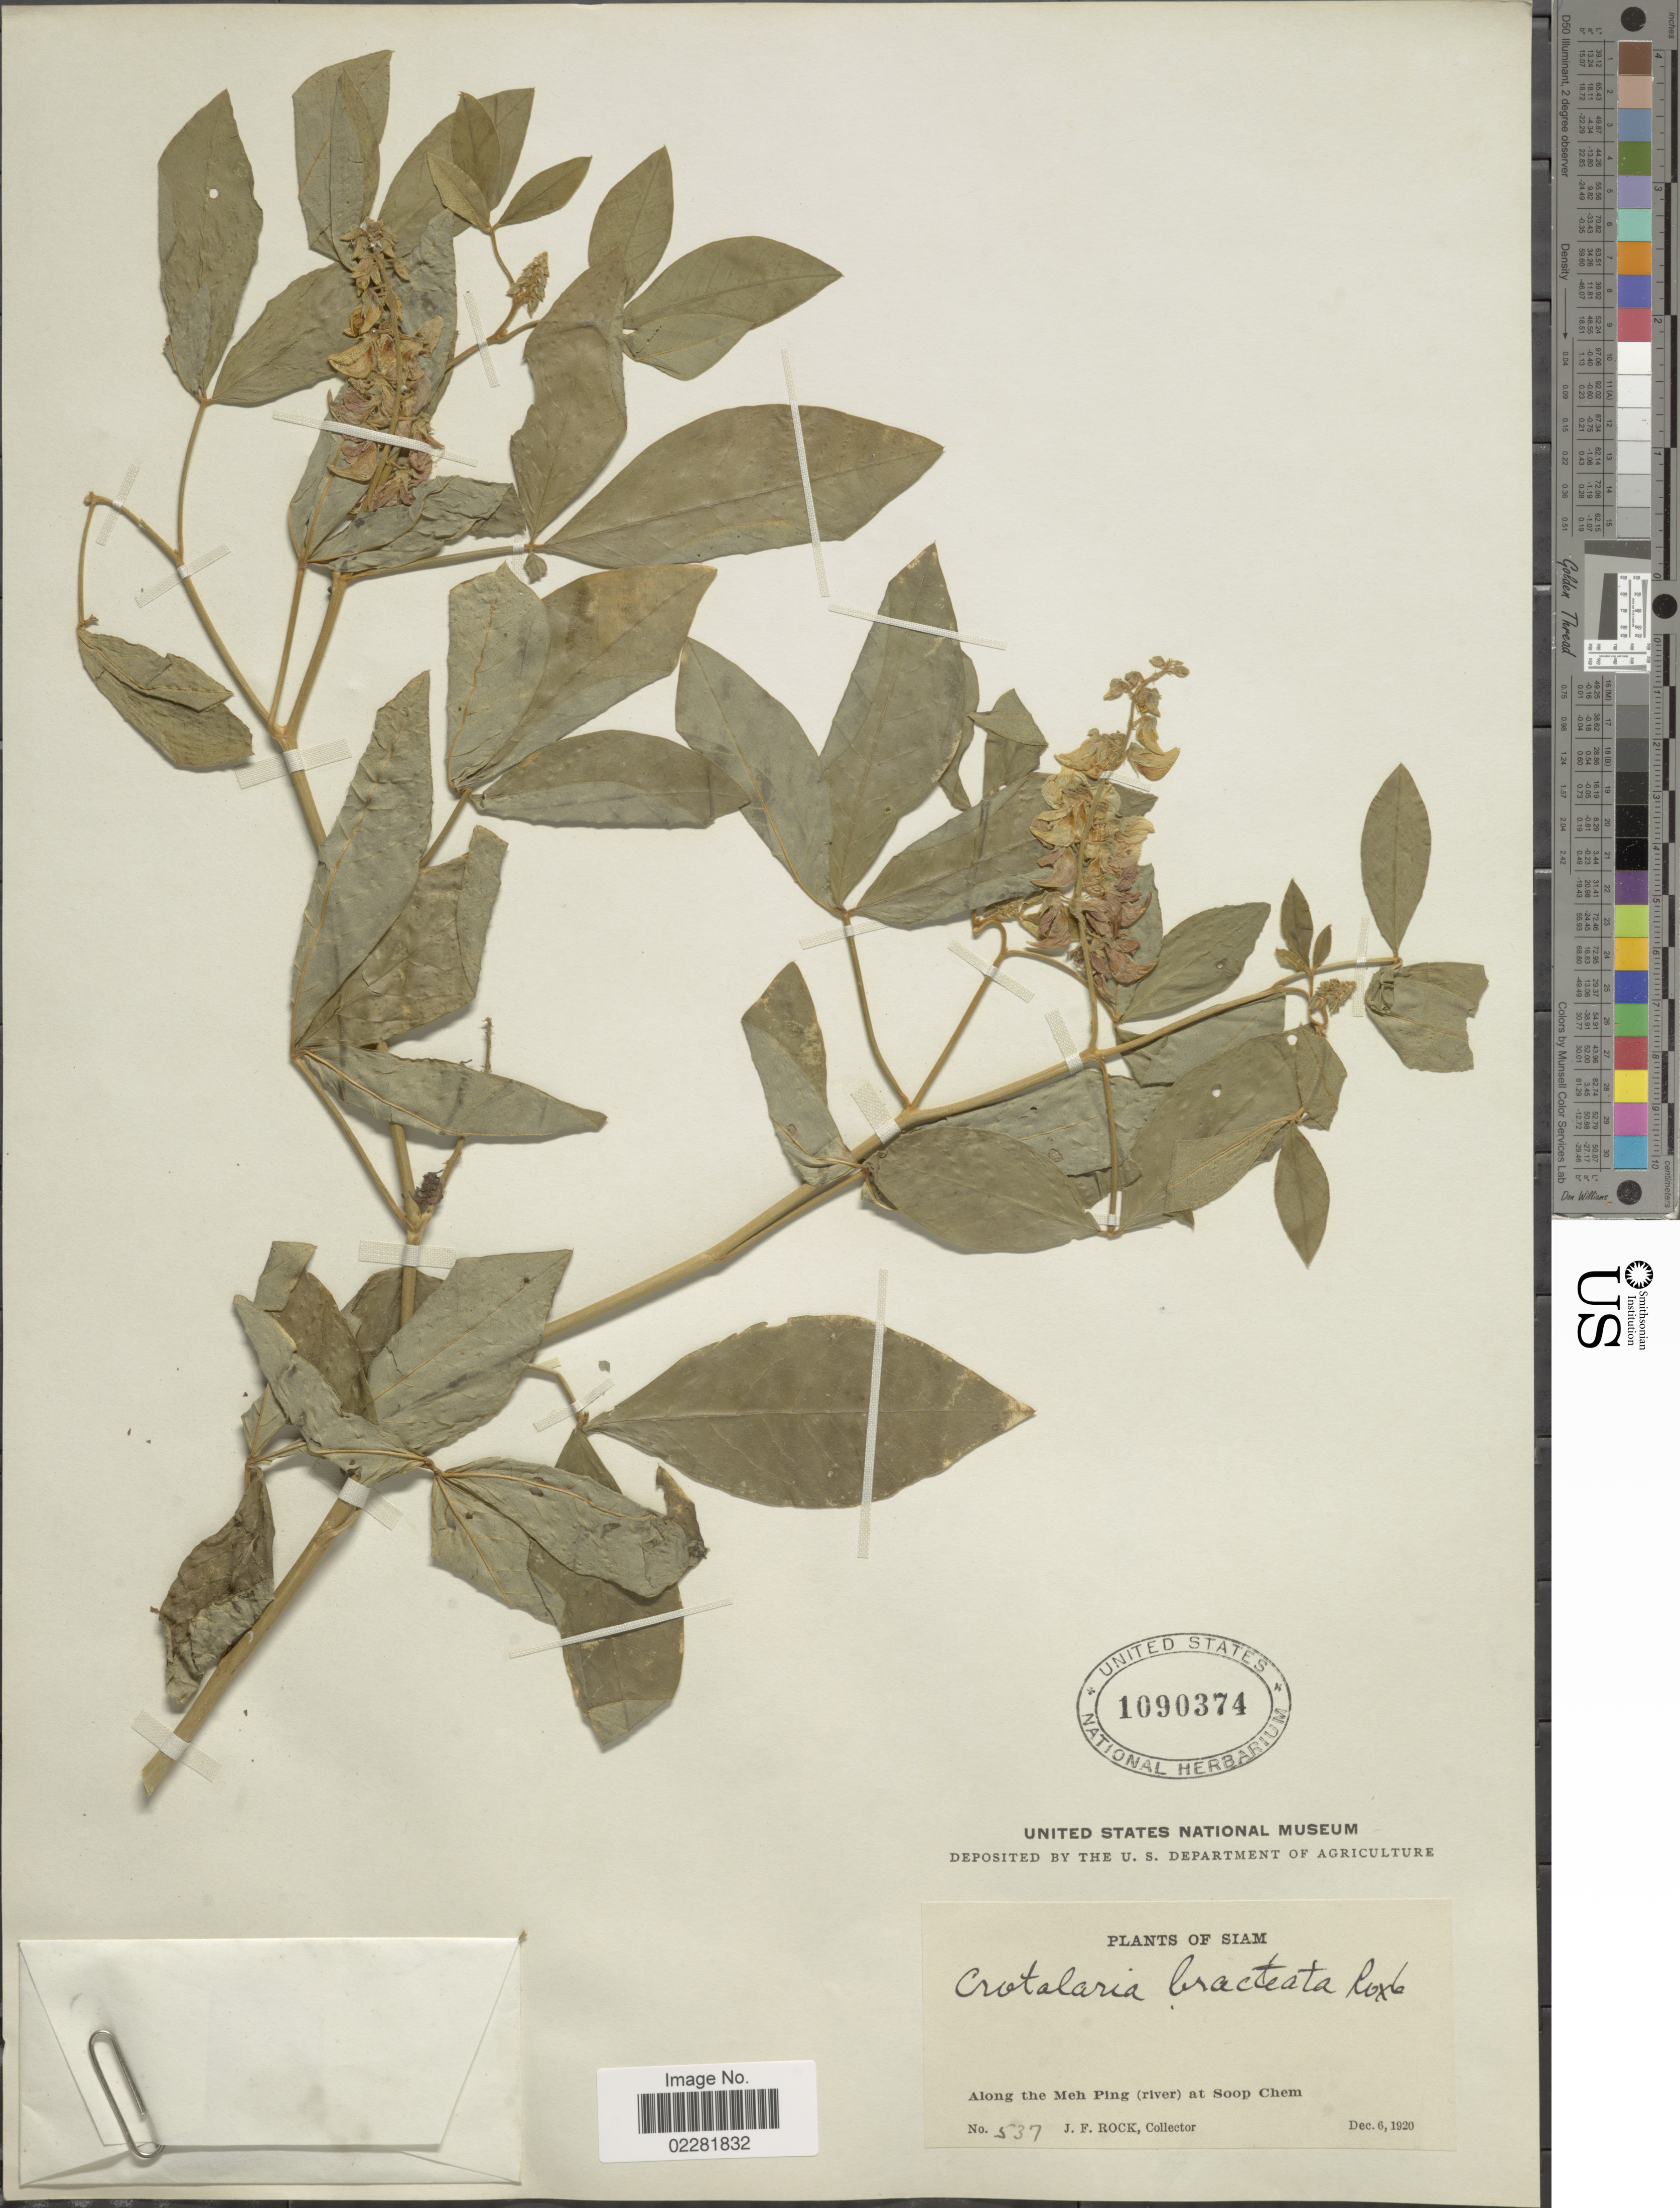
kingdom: Plantae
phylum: Tracheophyta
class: Magnoliopsida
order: Fabales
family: Fabaceae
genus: Crotalaria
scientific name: Crotalaria bracteata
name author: Roxb. ex DC.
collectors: J. Rock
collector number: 537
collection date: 1920-12-06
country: Thailand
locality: Siam, along the Meh Ping (river) at Soop Chem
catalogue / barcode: US 1090374